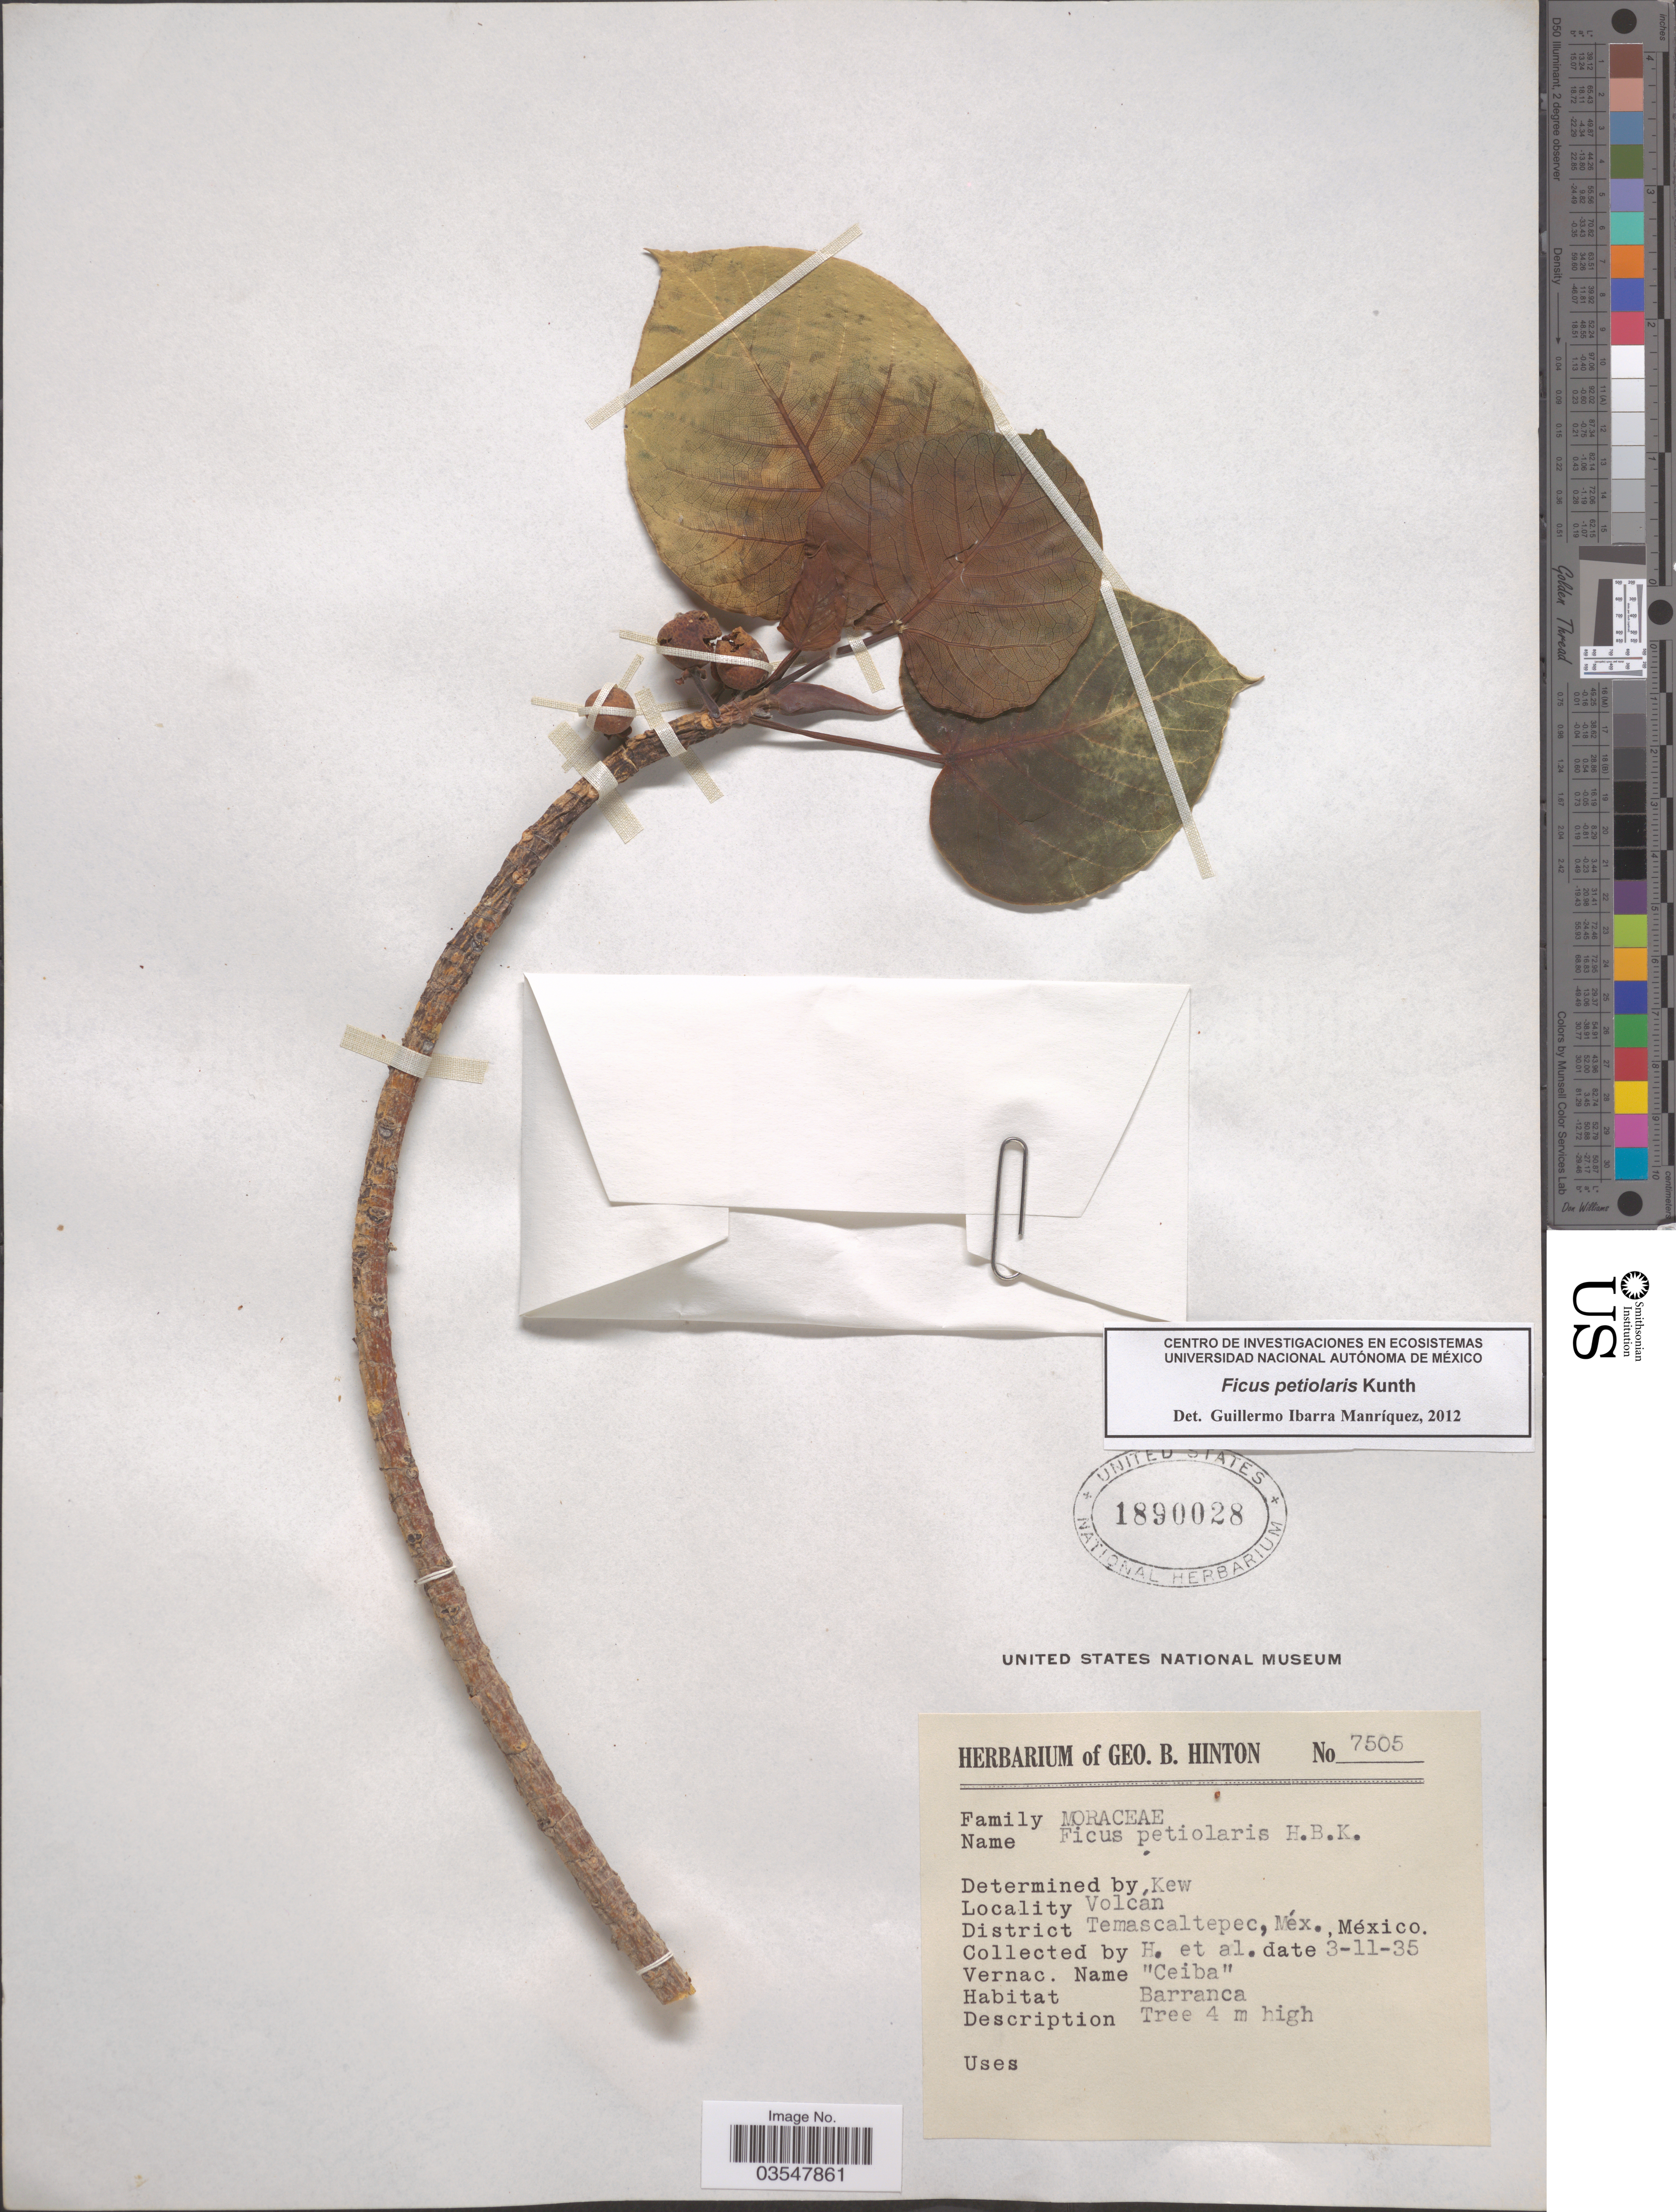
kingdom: Plantae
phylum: Tracheophyta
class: Magnoliopsida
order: Rosales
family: Moraceae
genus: Ficus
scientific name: Ficus petiolaris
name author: Kunth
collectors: G. B. Hinton & et al.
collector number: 7505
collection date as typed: Transcribed d/m/y: 3/11/35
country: Mexico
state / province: México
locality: Volcan. District Temascaltepec.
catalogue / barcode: US 1890028